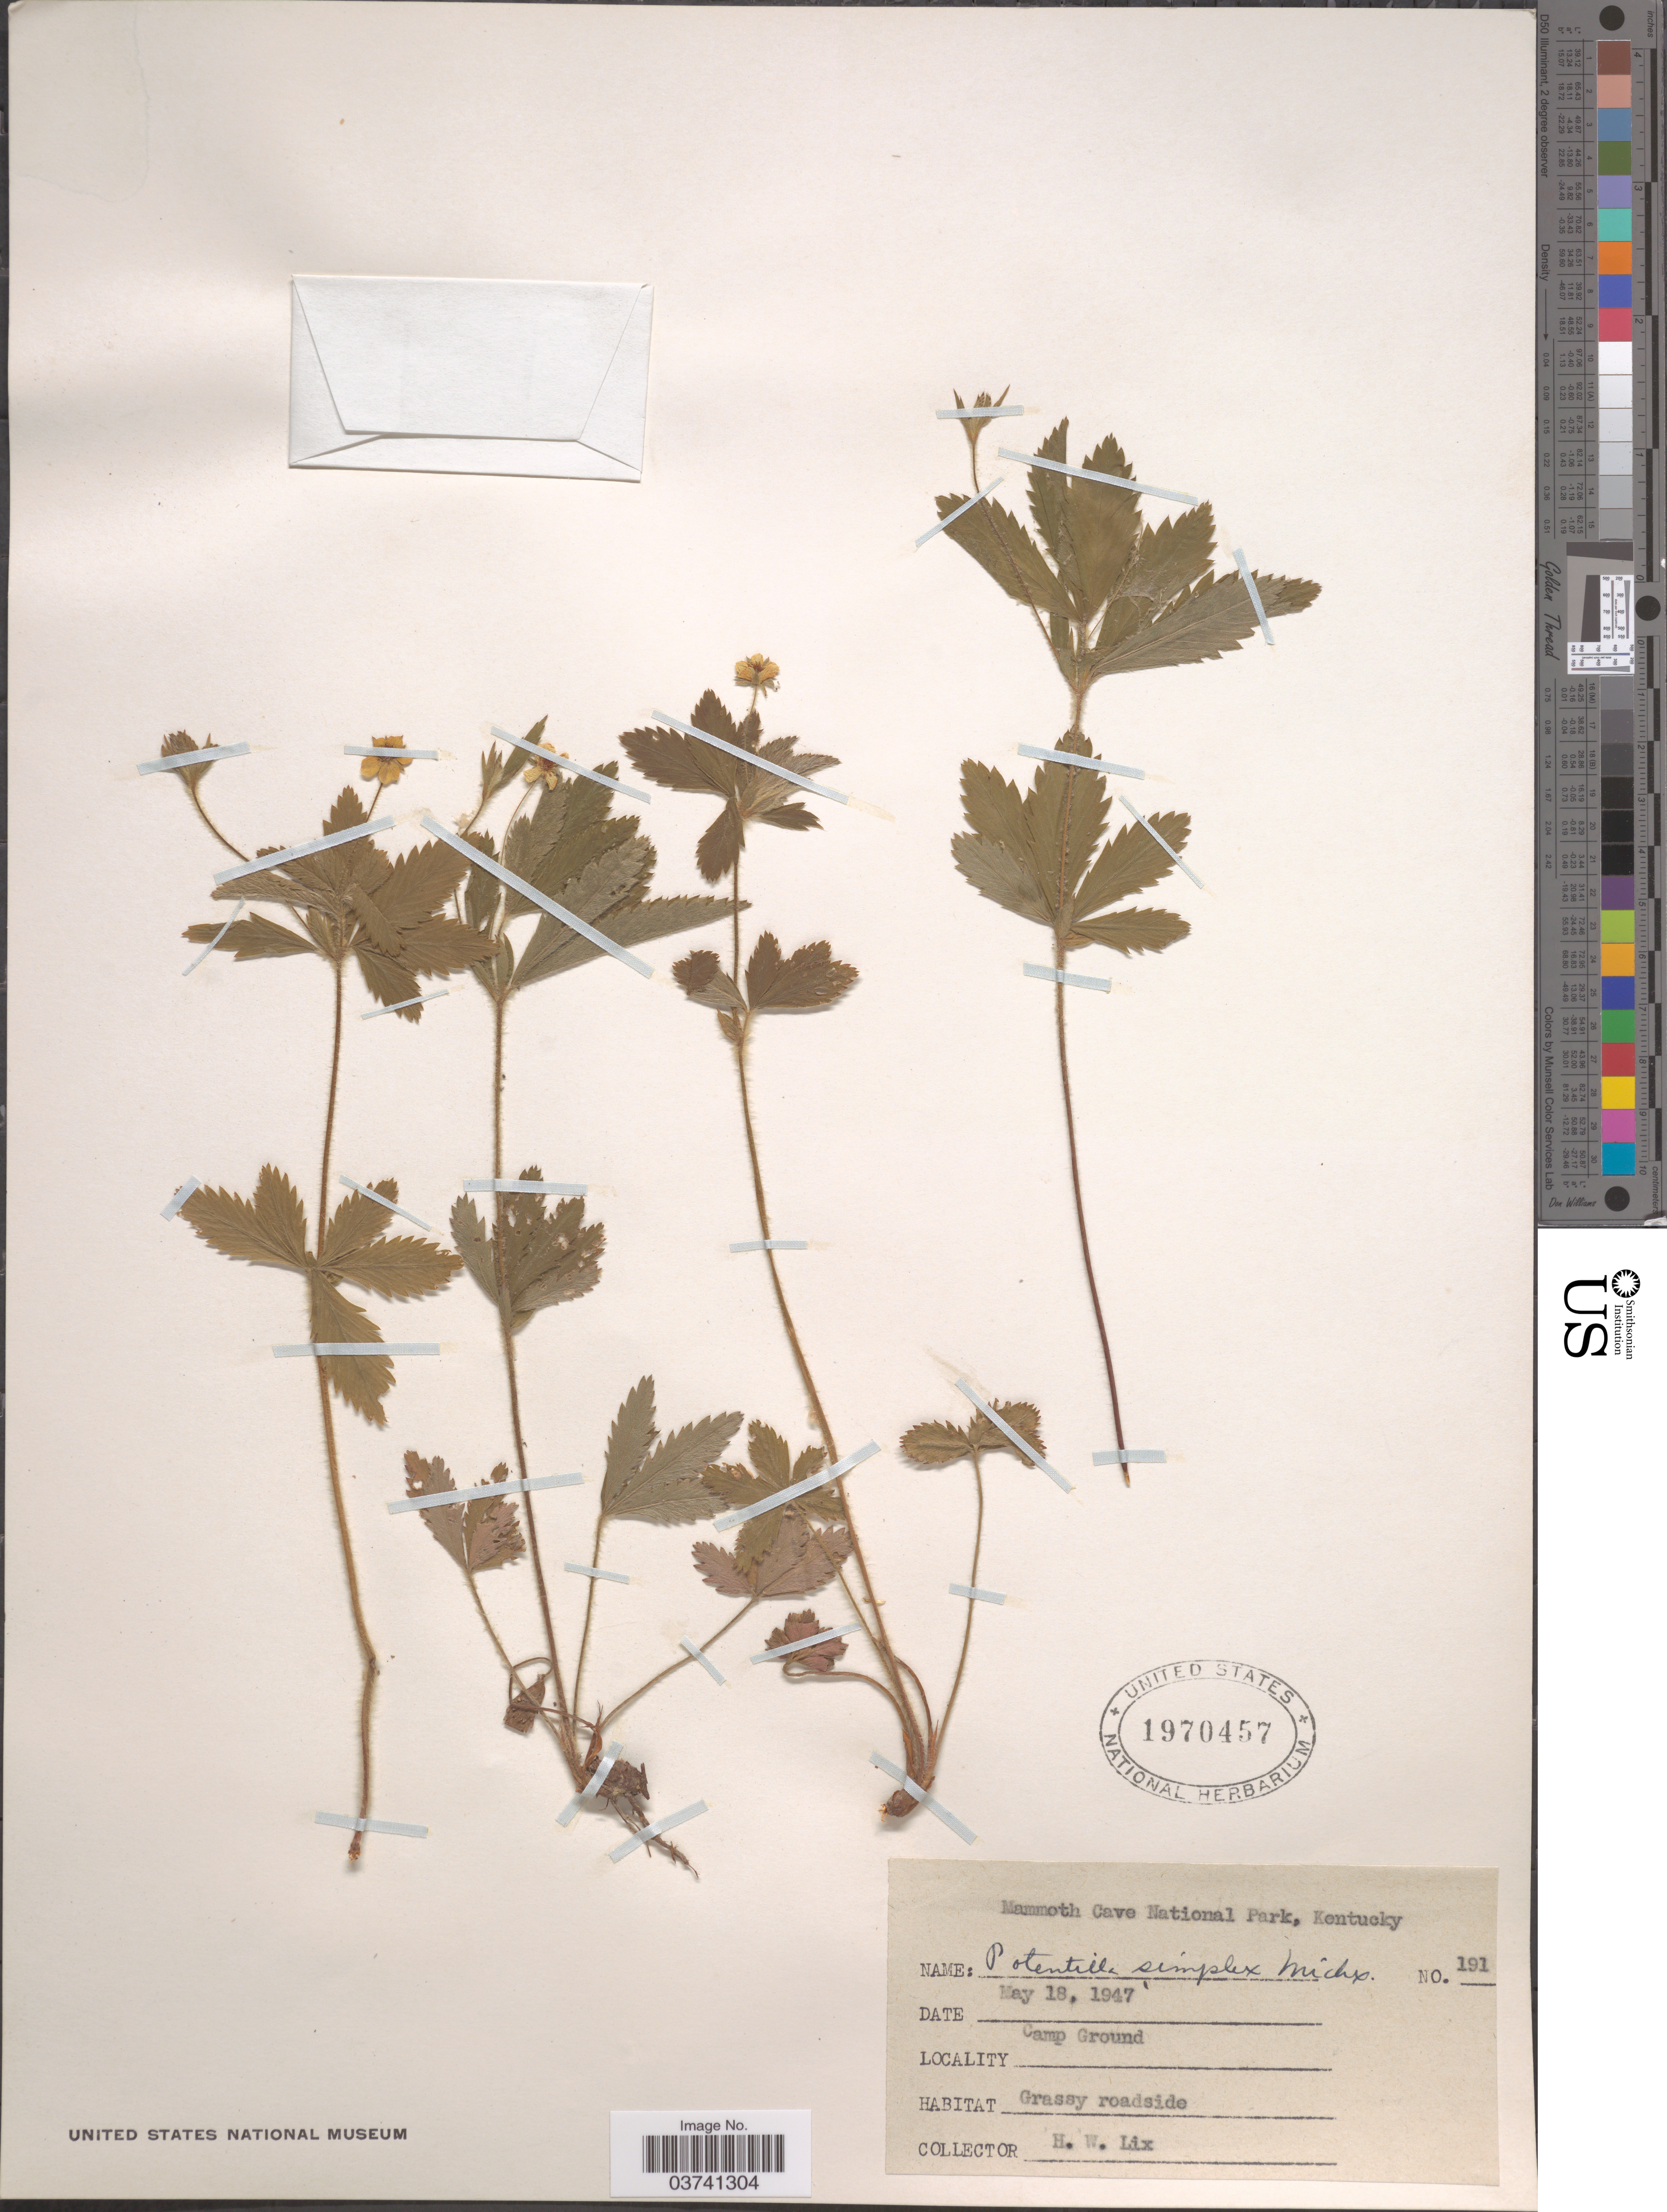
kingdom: Plantae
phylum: Tracheophyta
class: Magnoliopsida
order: Rosales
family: Rosaceae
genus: Potentilla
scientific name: Potentilla simplex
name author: Michx.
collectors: H. W. Lix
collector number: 191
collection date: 1947-05-18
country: United States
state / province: Kentucky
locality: Mammoth Cave National Park. Camp Ground.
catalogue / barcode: US 1970457